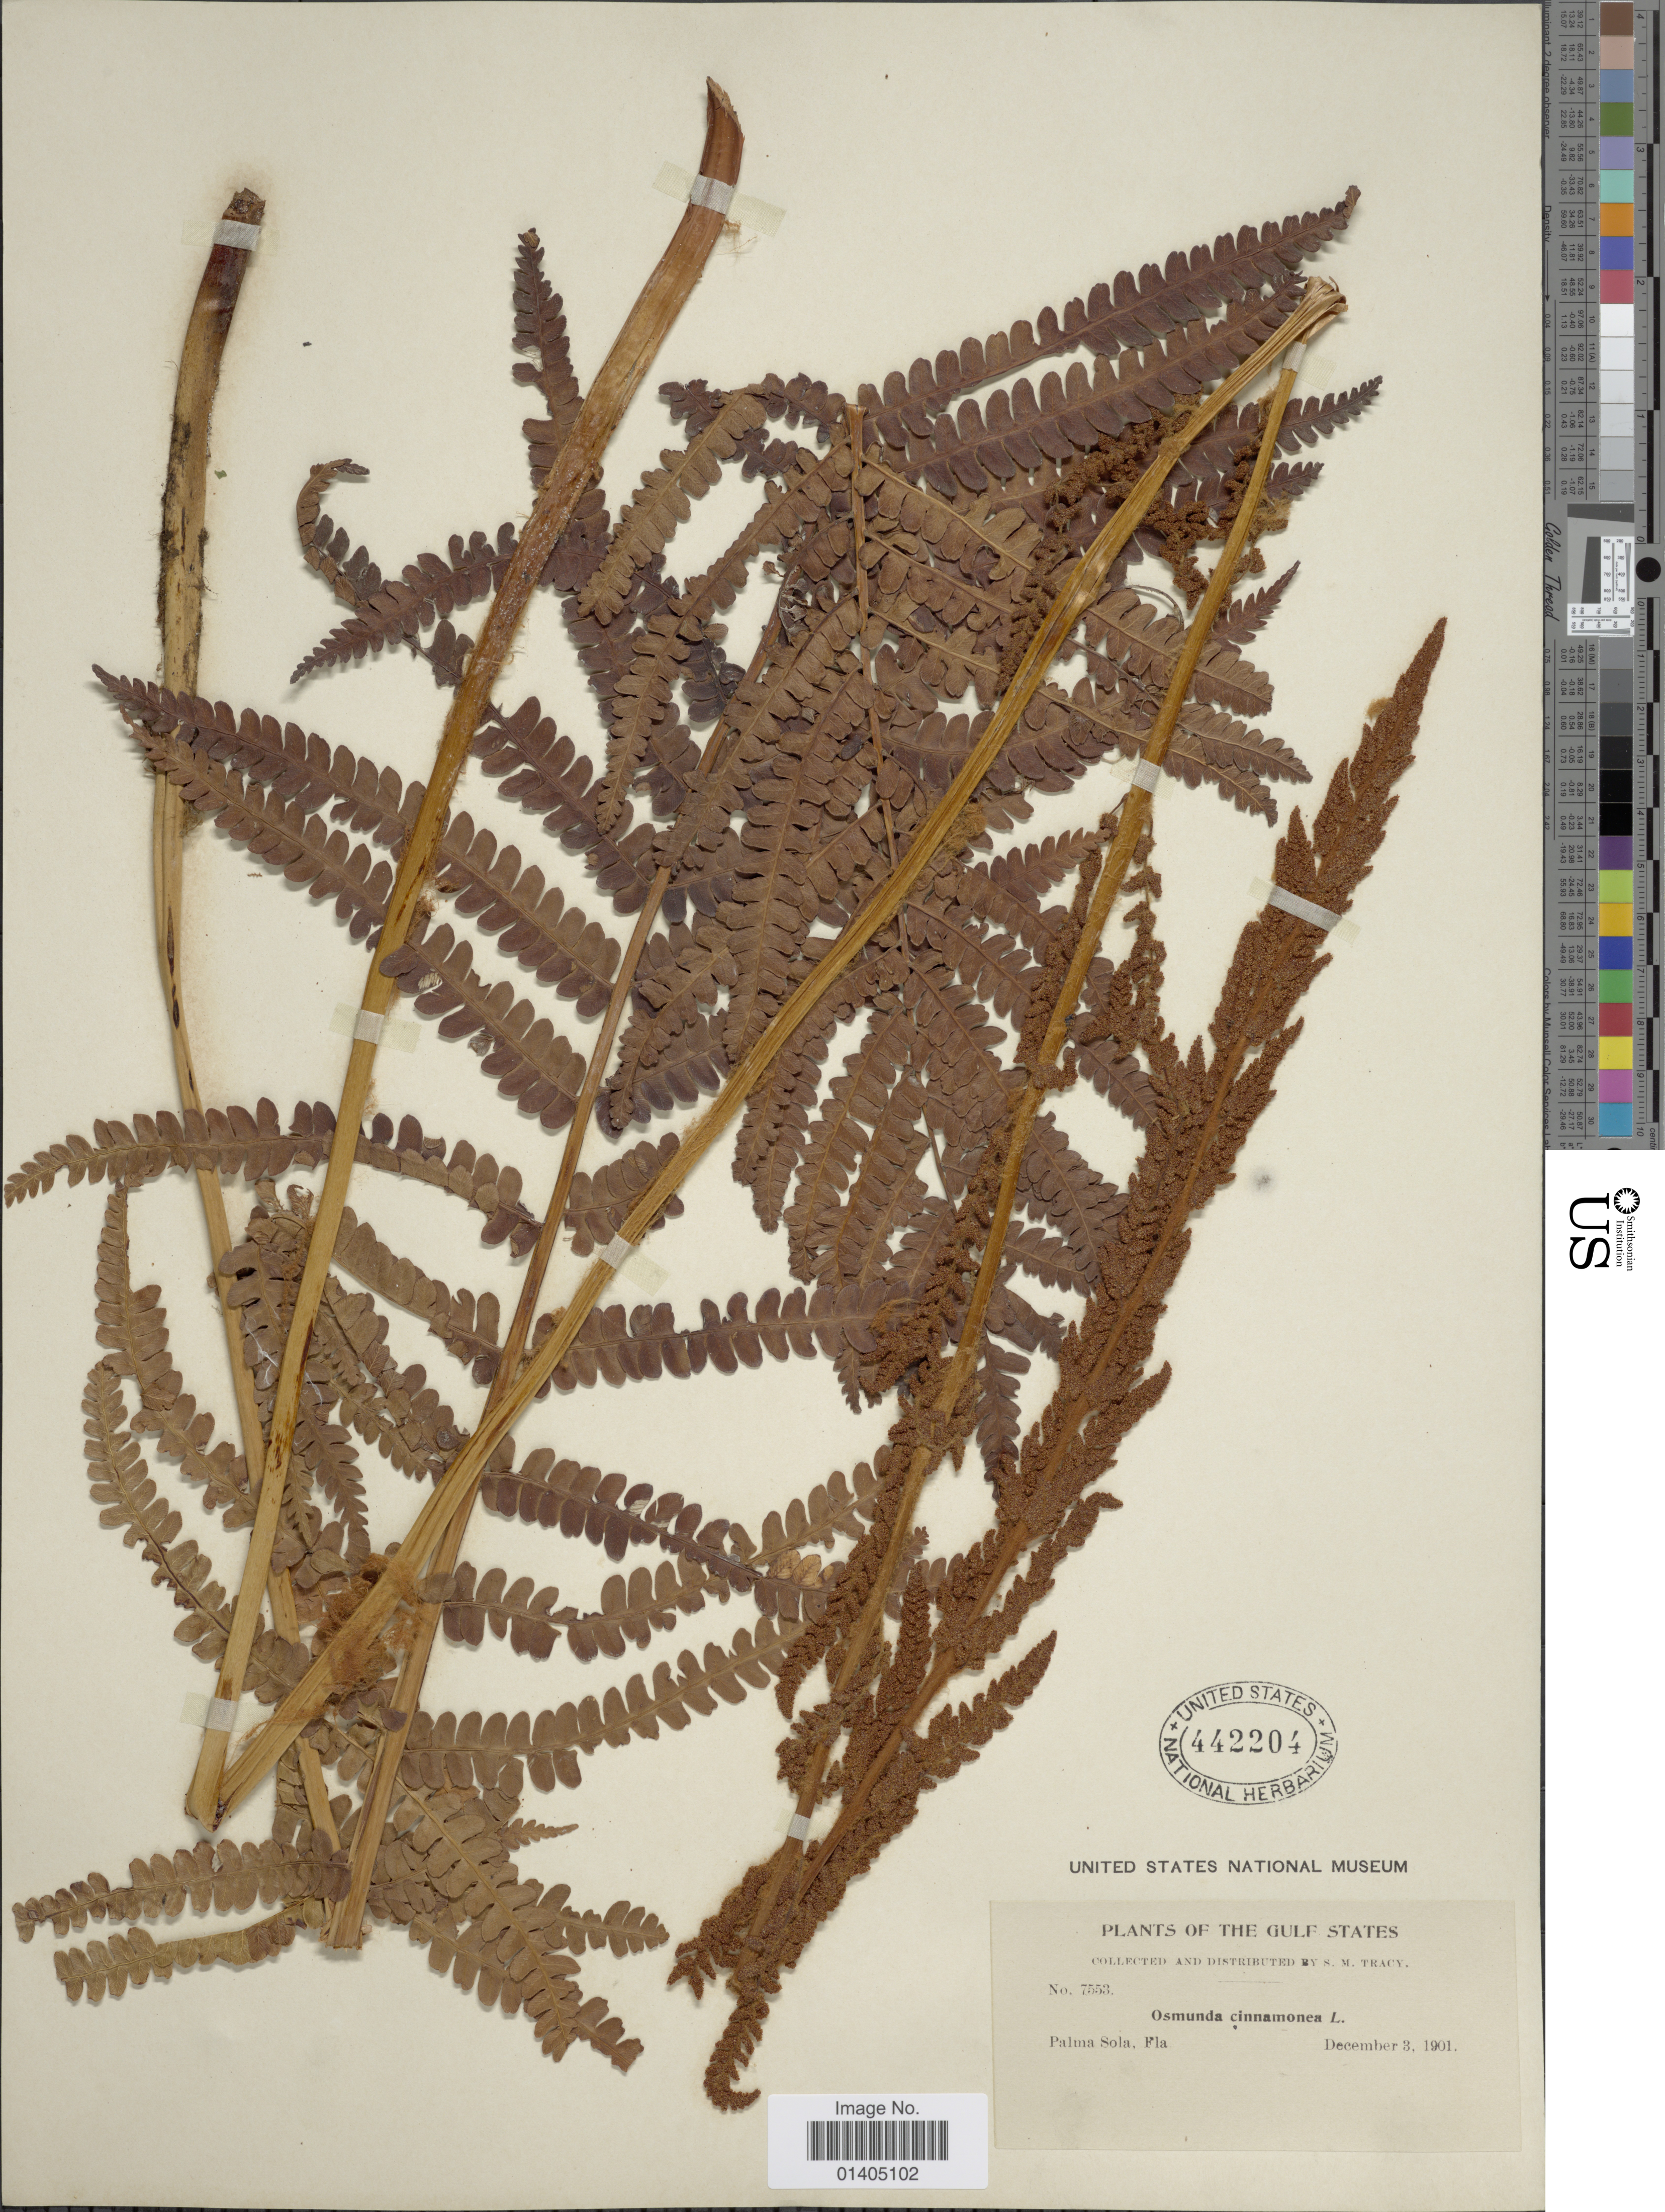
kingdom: Plantae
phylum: Tracheophyta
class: Polypodiopsida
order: Osmundales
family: Osmundaceae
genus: Osmundastrum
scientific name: Osmundastrum cinnamomeum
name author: (L.) C. Presl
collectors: S. M. Tracy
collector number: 7553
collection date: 1902-12-03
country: United States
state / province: Florida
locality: The Gulf States, Palma Soia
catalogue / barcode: US 442204